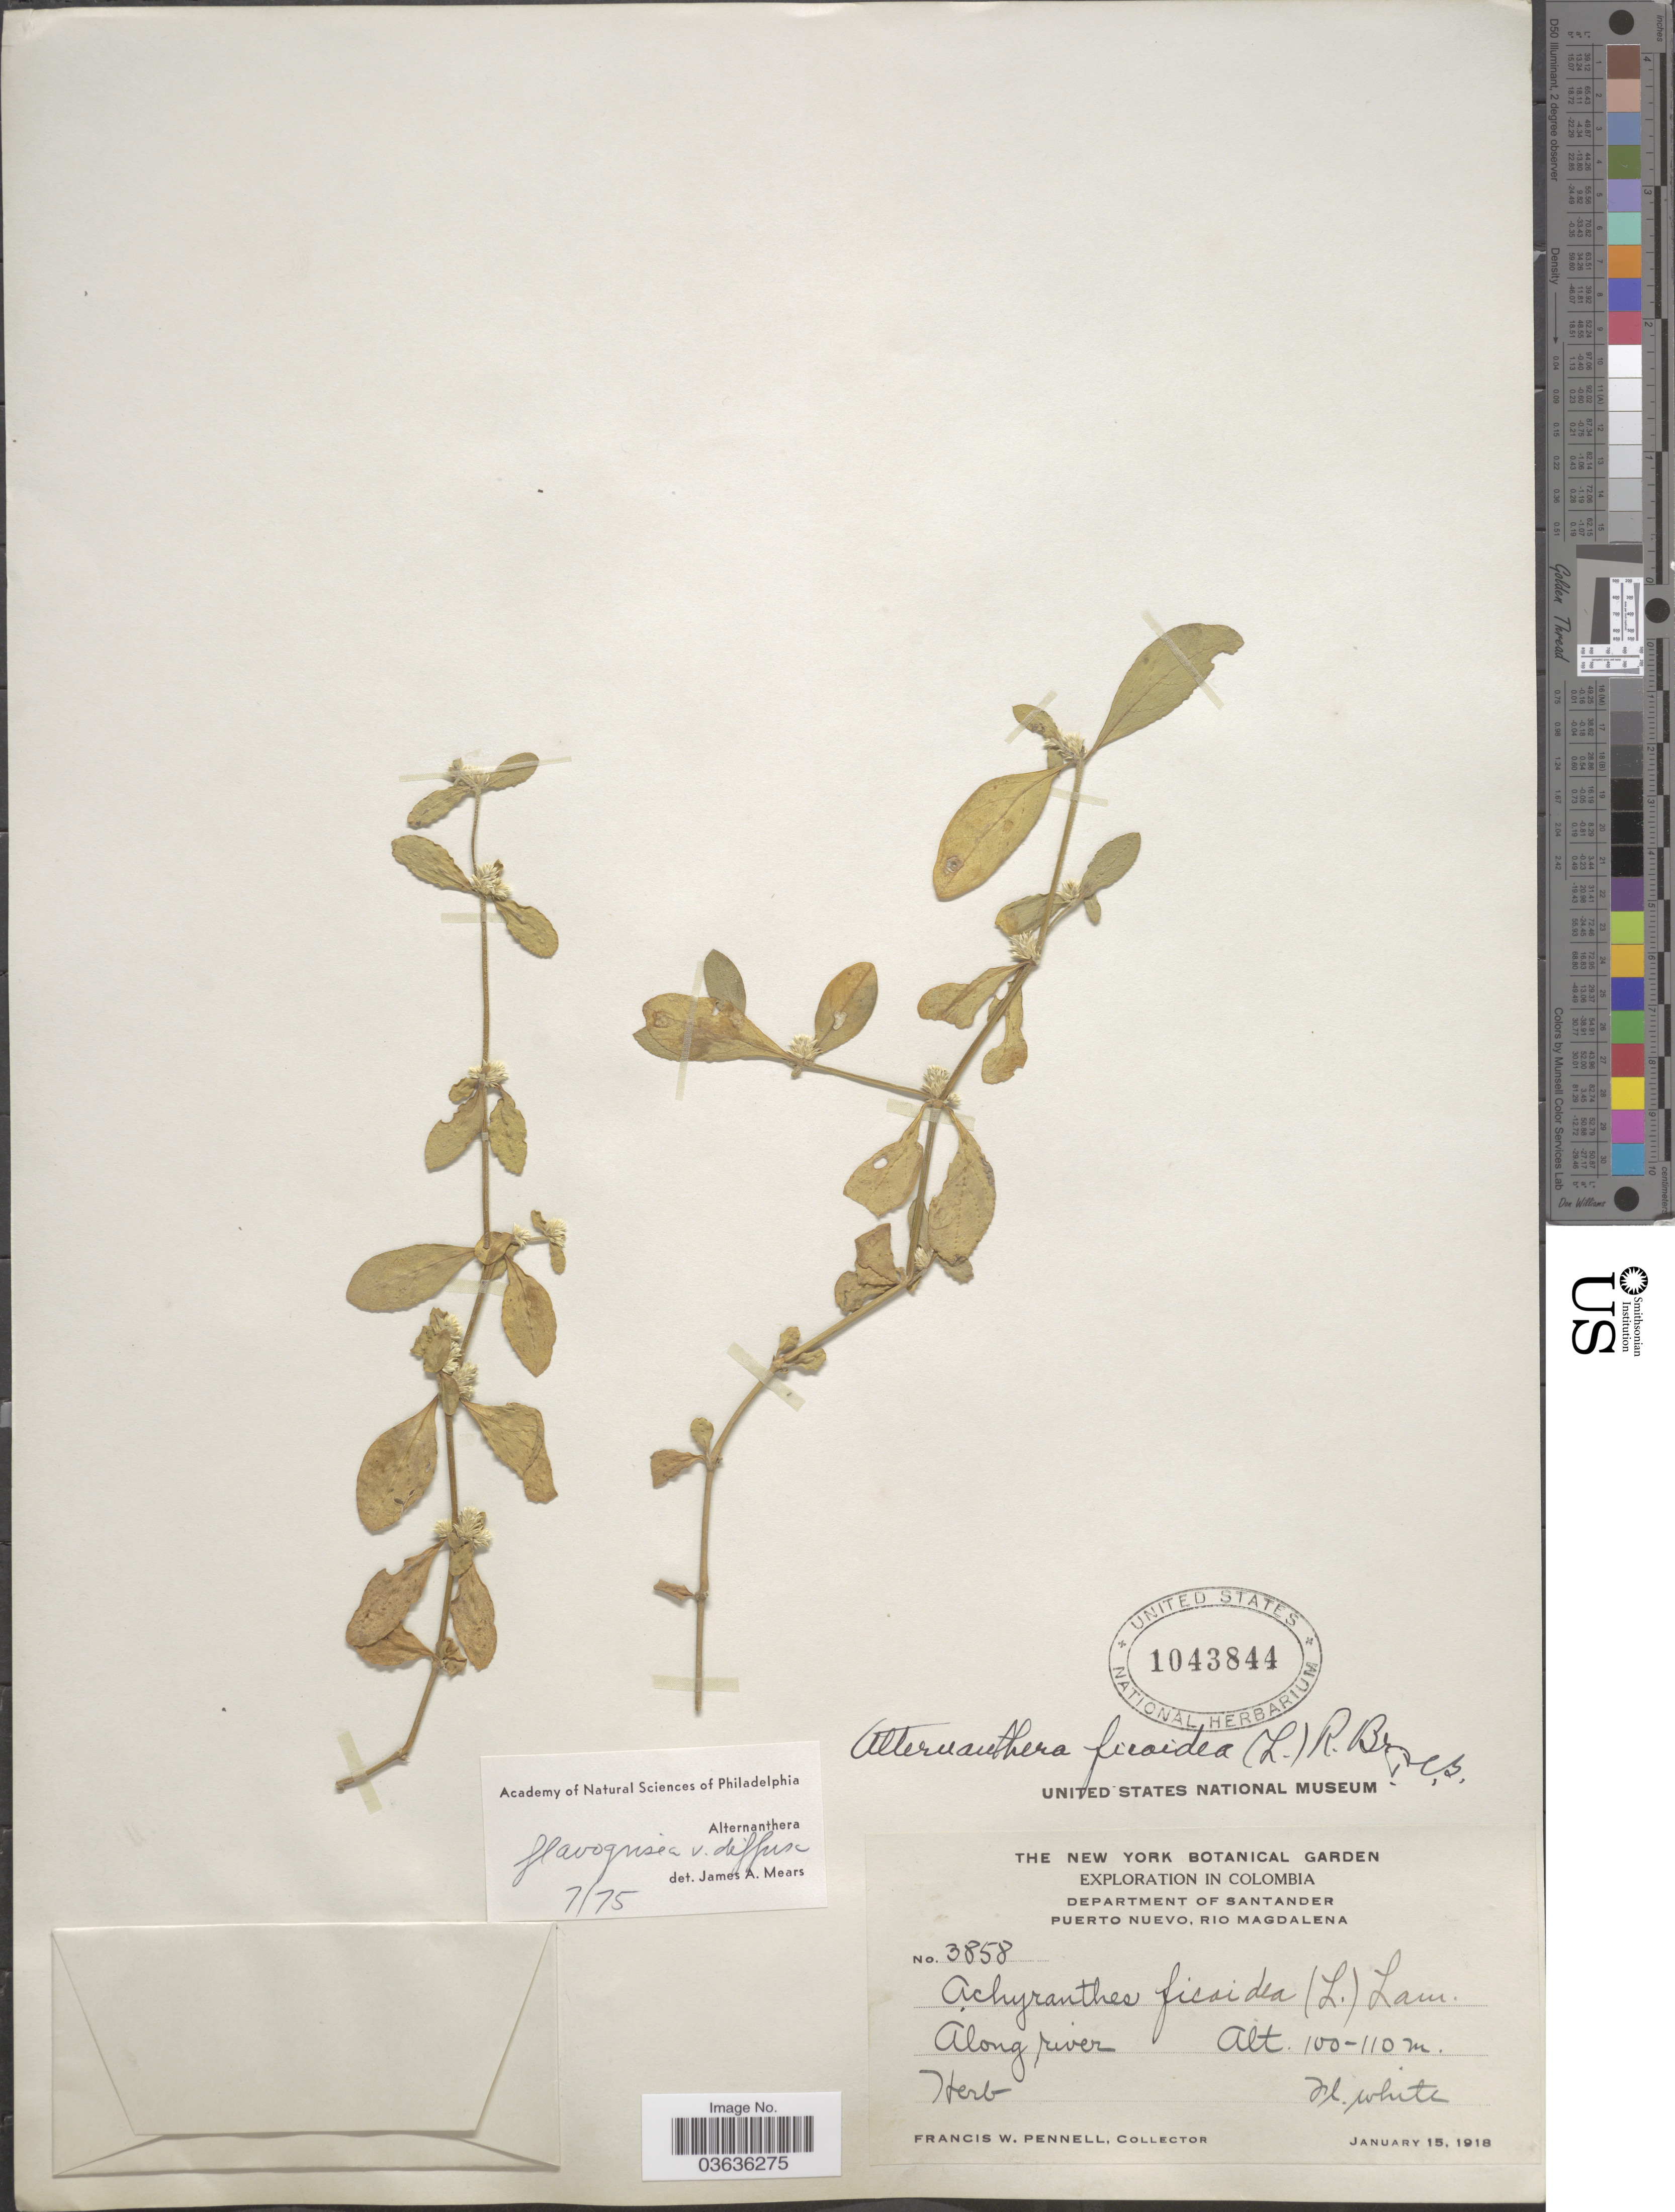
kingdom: Plantae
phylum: Tracheophyta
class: Magnoliopsida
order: Caryophyllales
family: Amaranthaceae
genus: Alternanthera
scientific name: Alternanthera flavogrisea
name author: Urb.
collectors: F. W. Pennell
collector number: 3858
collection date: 1918-01-15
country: Colombia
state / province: Santander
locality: Department of Santander. Puerto Nuevo, Rio Magdalena.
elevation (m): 100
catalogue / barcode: US 1043844